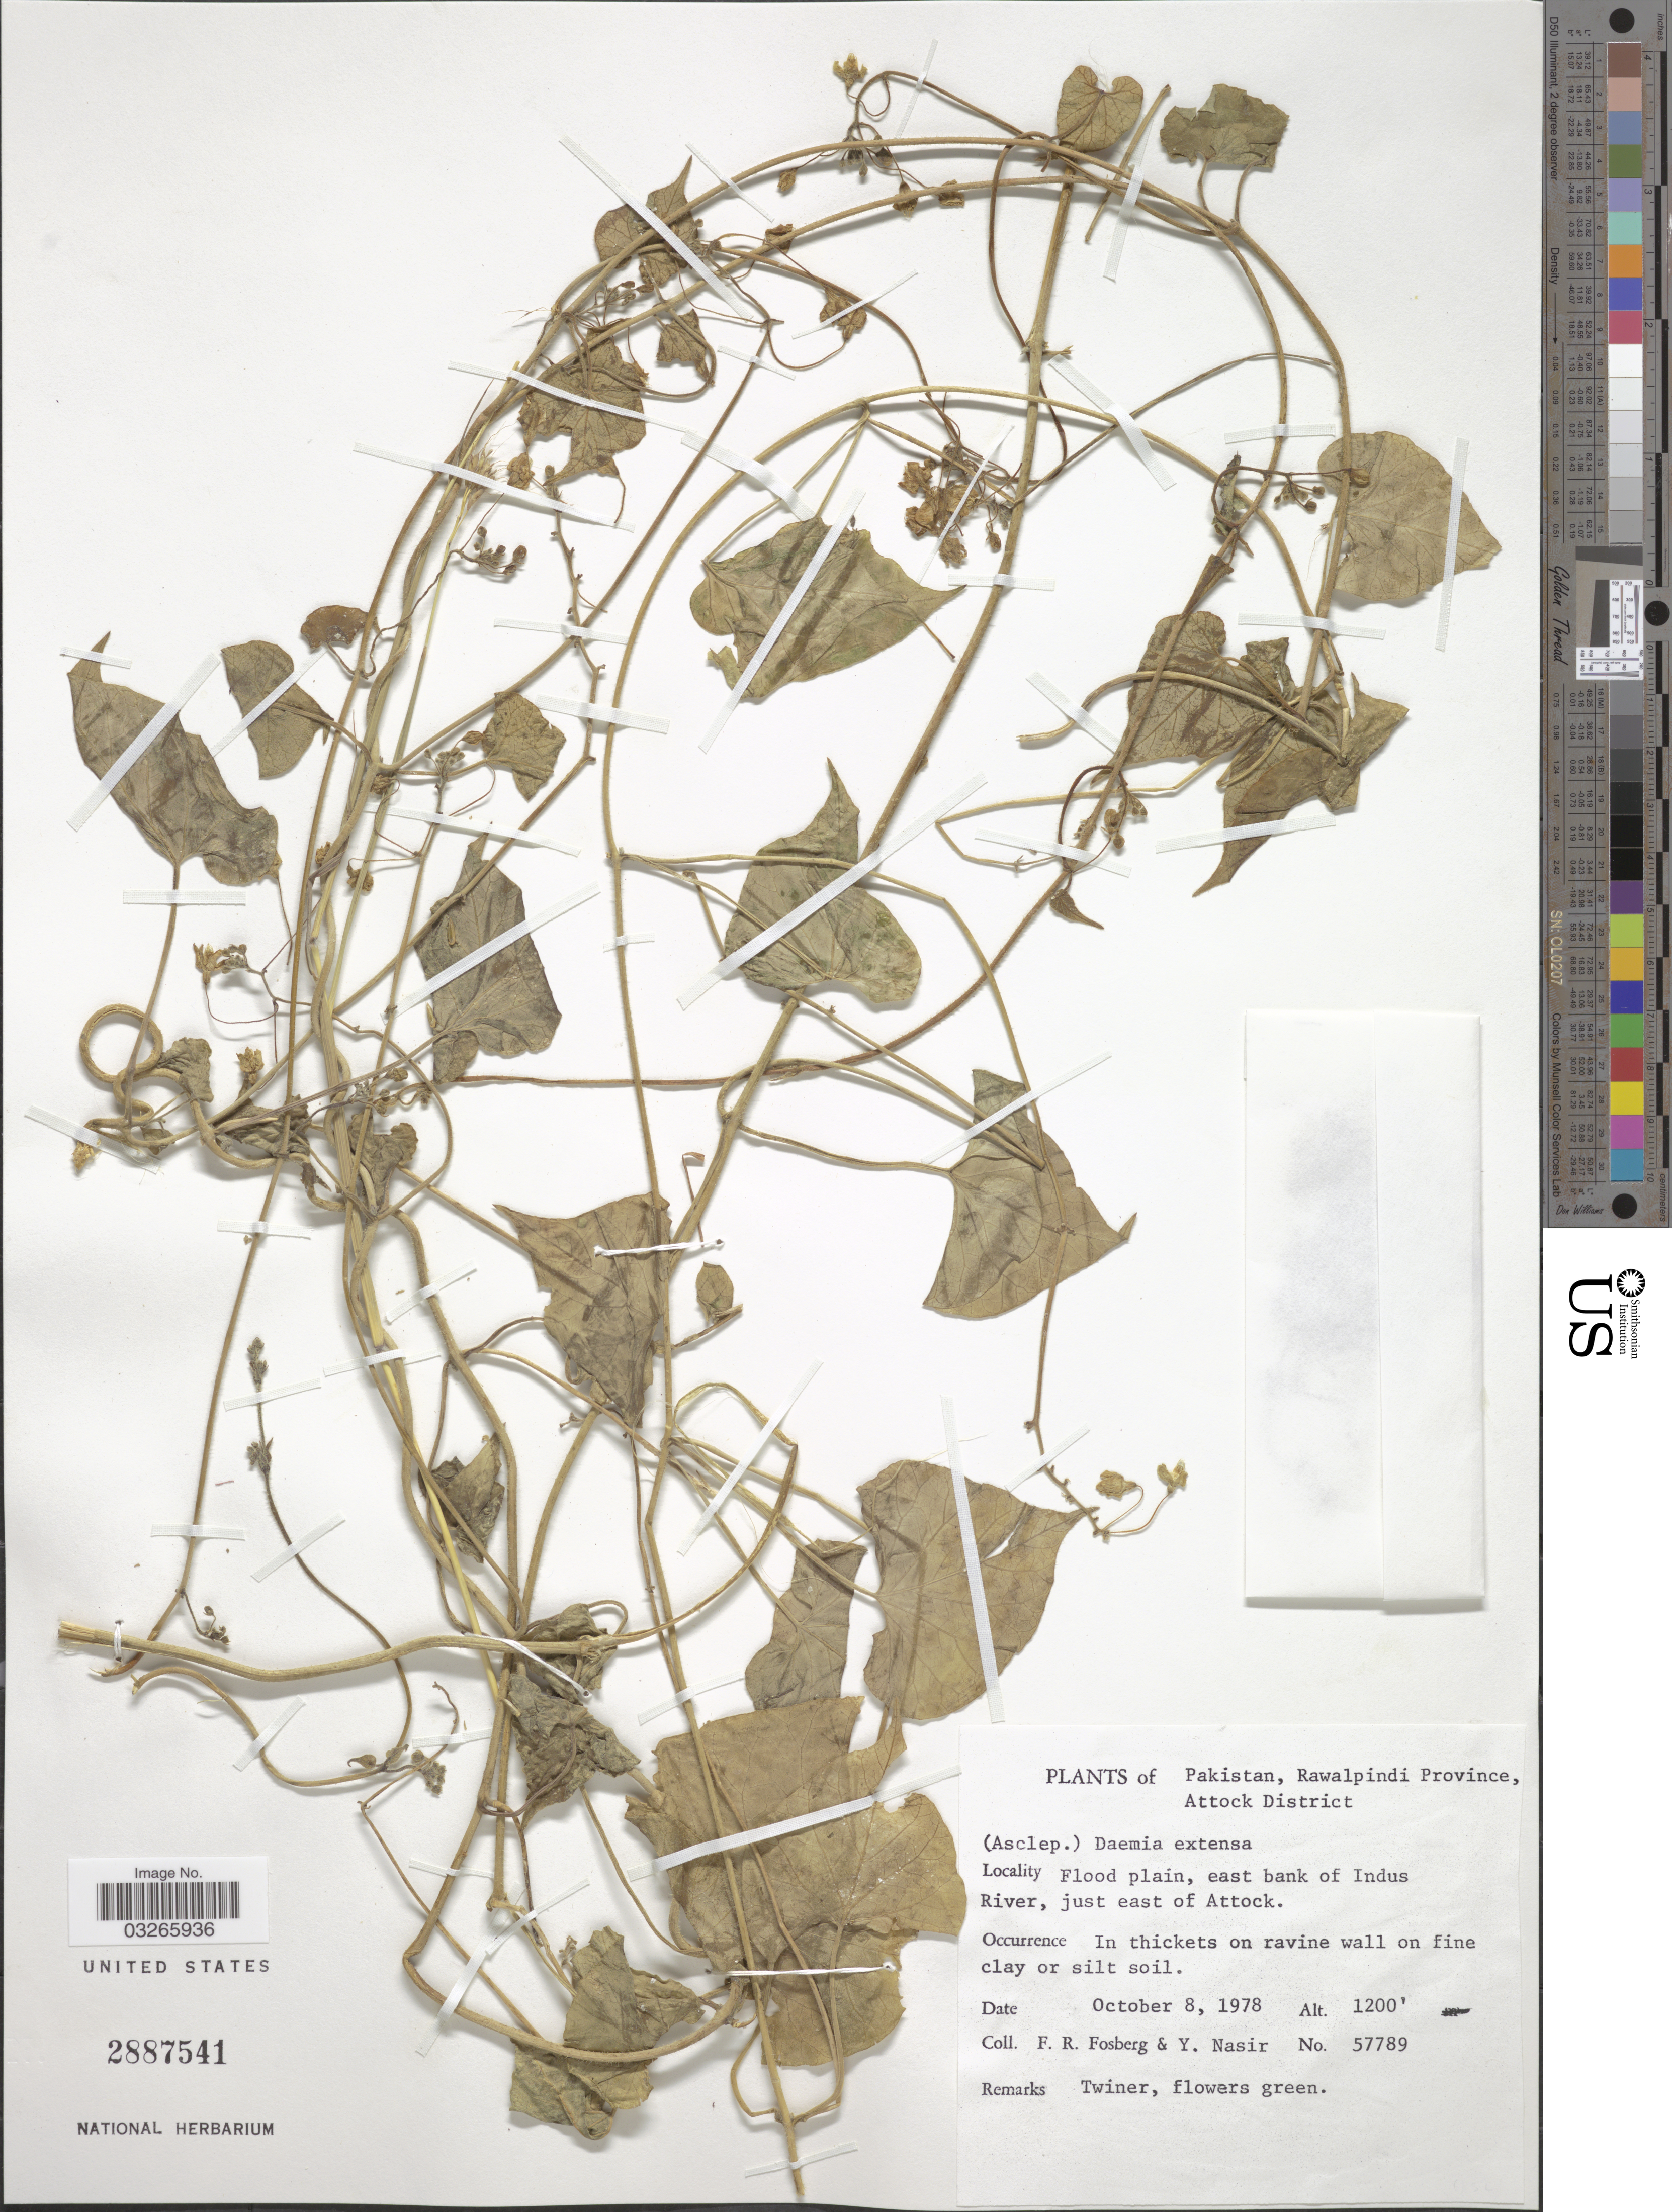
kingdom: Plantae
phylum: Tracheophyta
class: Magnoliopsida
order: Gentianales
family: Apocynaceae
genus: Doemia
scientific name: Doemia extensa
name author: (Jacq.) W.T. Aiton ex Schult.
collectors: F. R. Fosberg & Y. Nasir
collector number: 57789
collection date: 1978-10-08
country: Pakistan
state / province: Punjab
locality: Rawalpindi Province, Attock District. Flood plain, east bank of Indus River, just east of Attock.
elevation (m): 366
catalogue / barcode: US 2887541